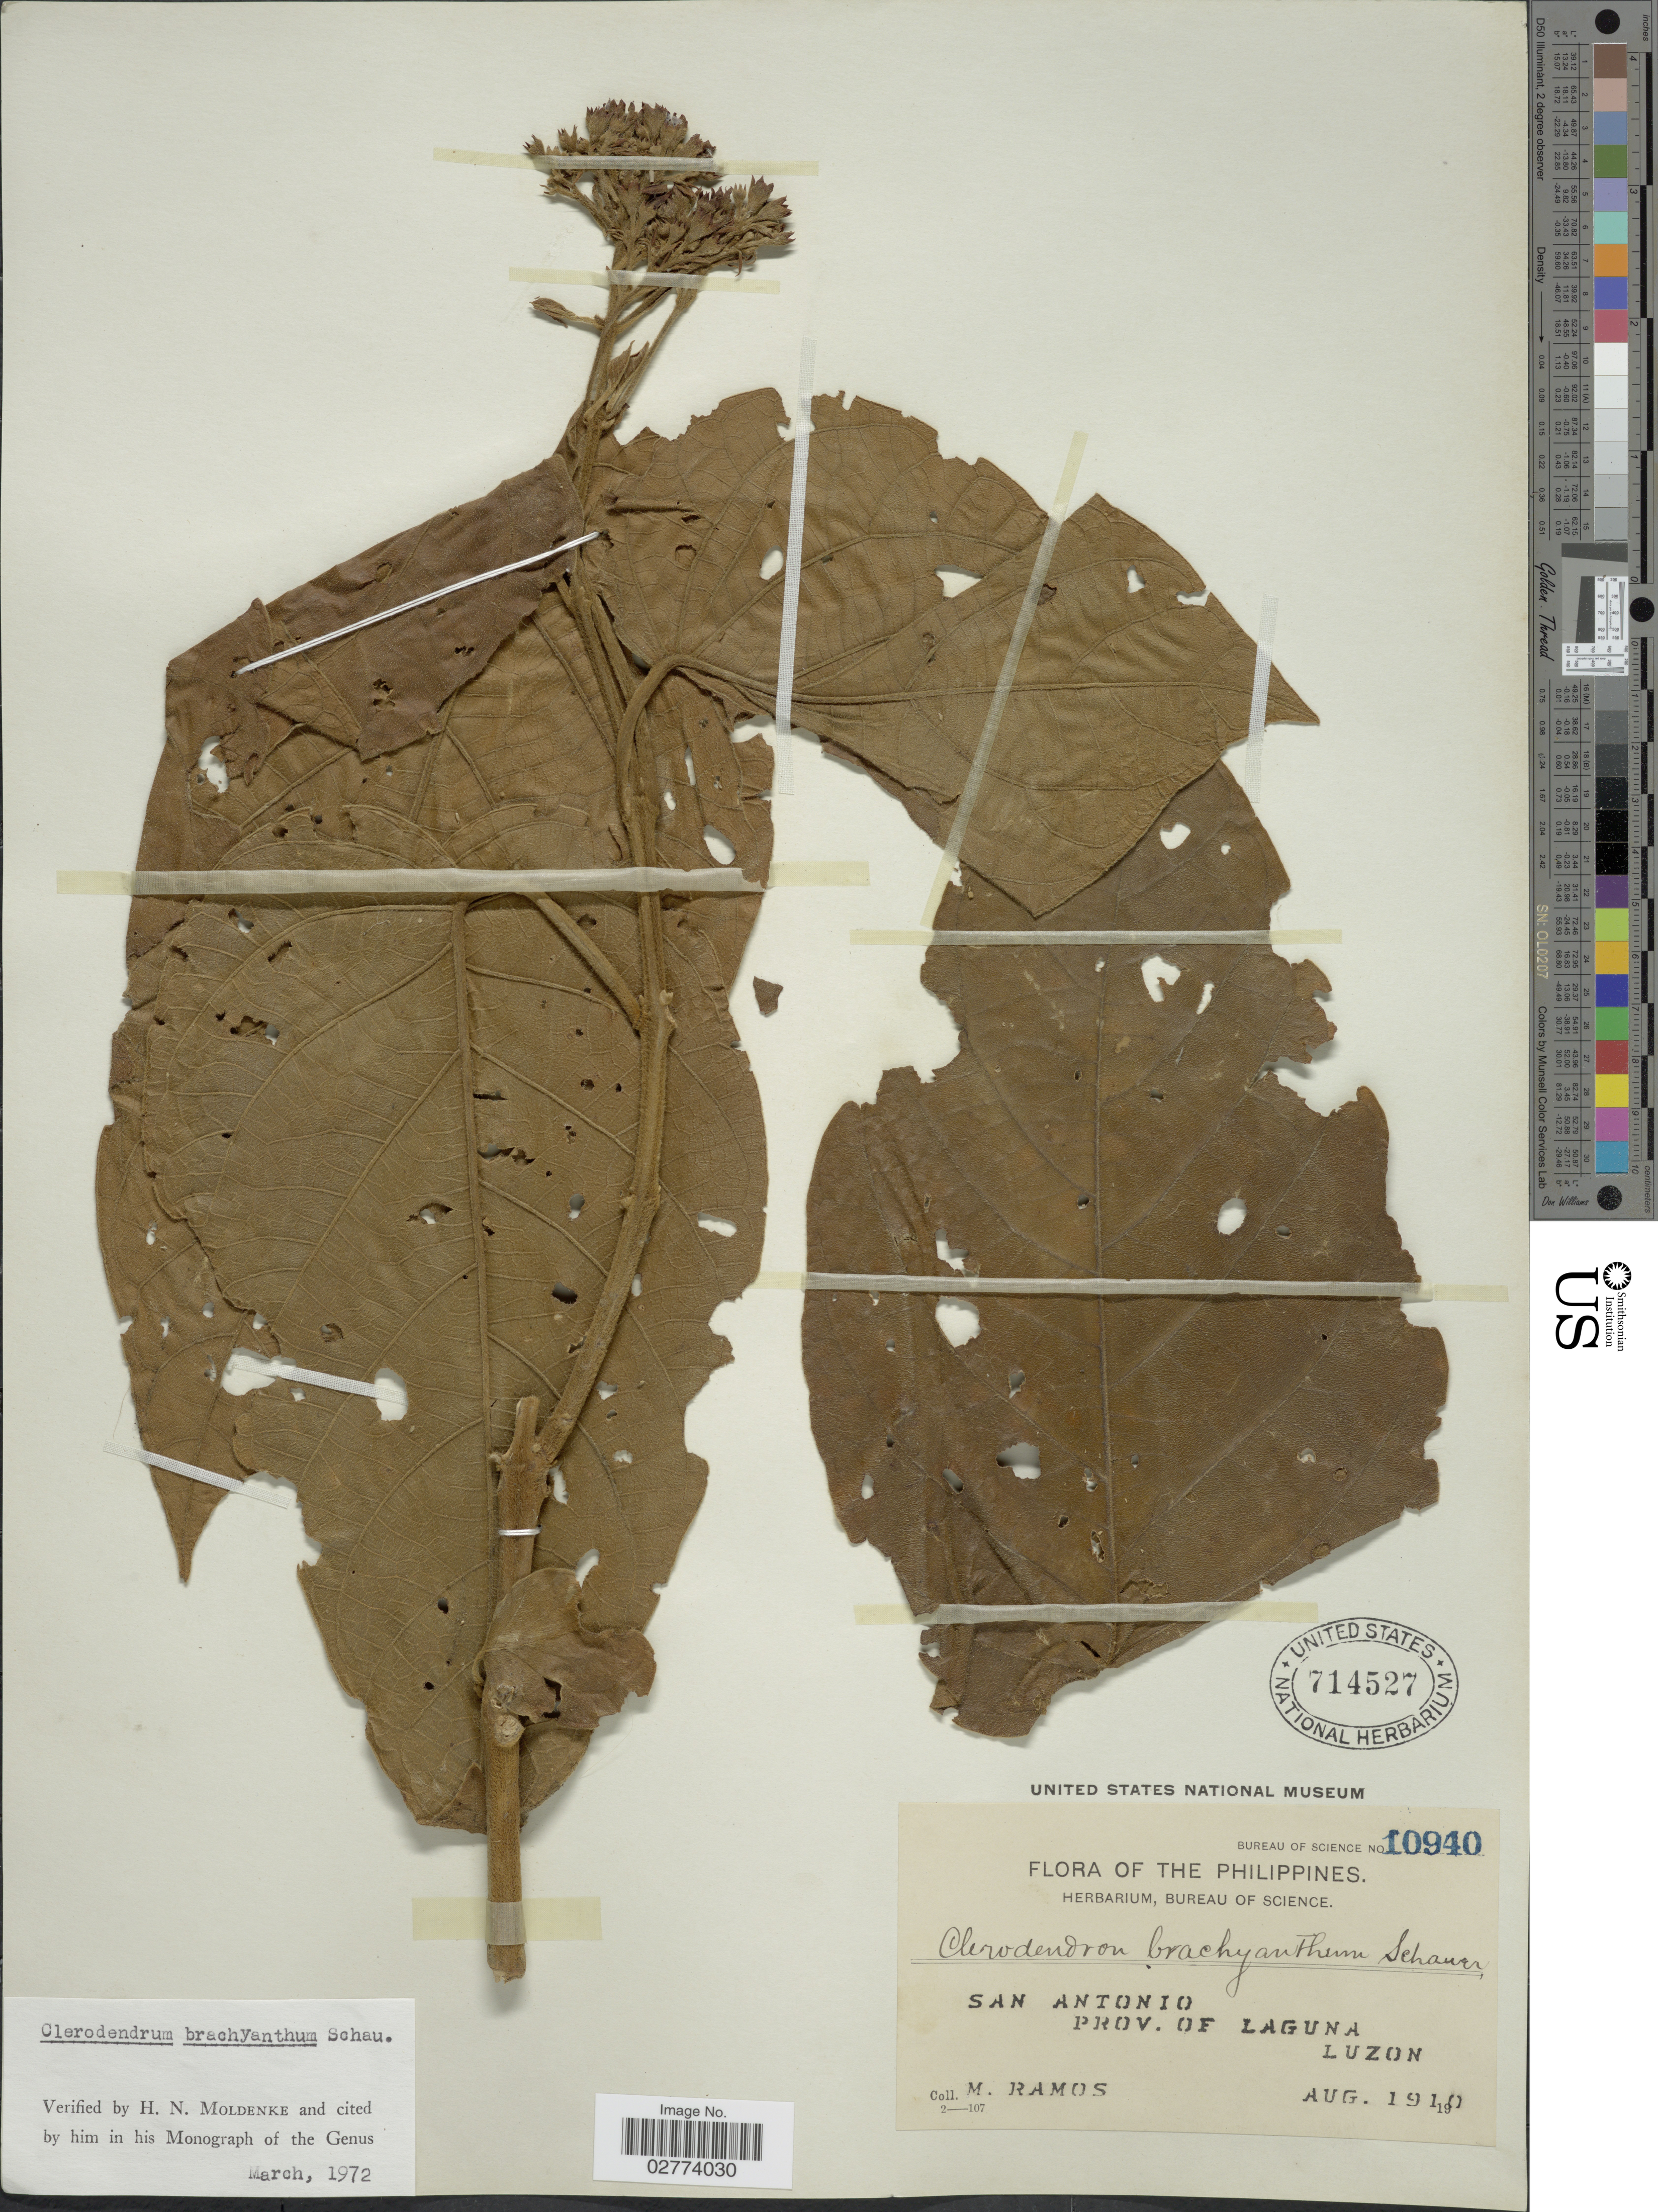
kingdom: Plantae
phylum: Tracheophyta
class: Magnoliopsida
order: Lamiales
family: Lamiaceae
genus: Clerodendrum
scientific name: Clerodendrum brachyanthum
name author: Schauer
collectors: M. Ramos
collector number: Bureau of Science 10940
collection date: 1910-08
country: Philippines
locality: San Antonio, Prov. of Laguna, Luzon.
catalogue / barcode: US 714527